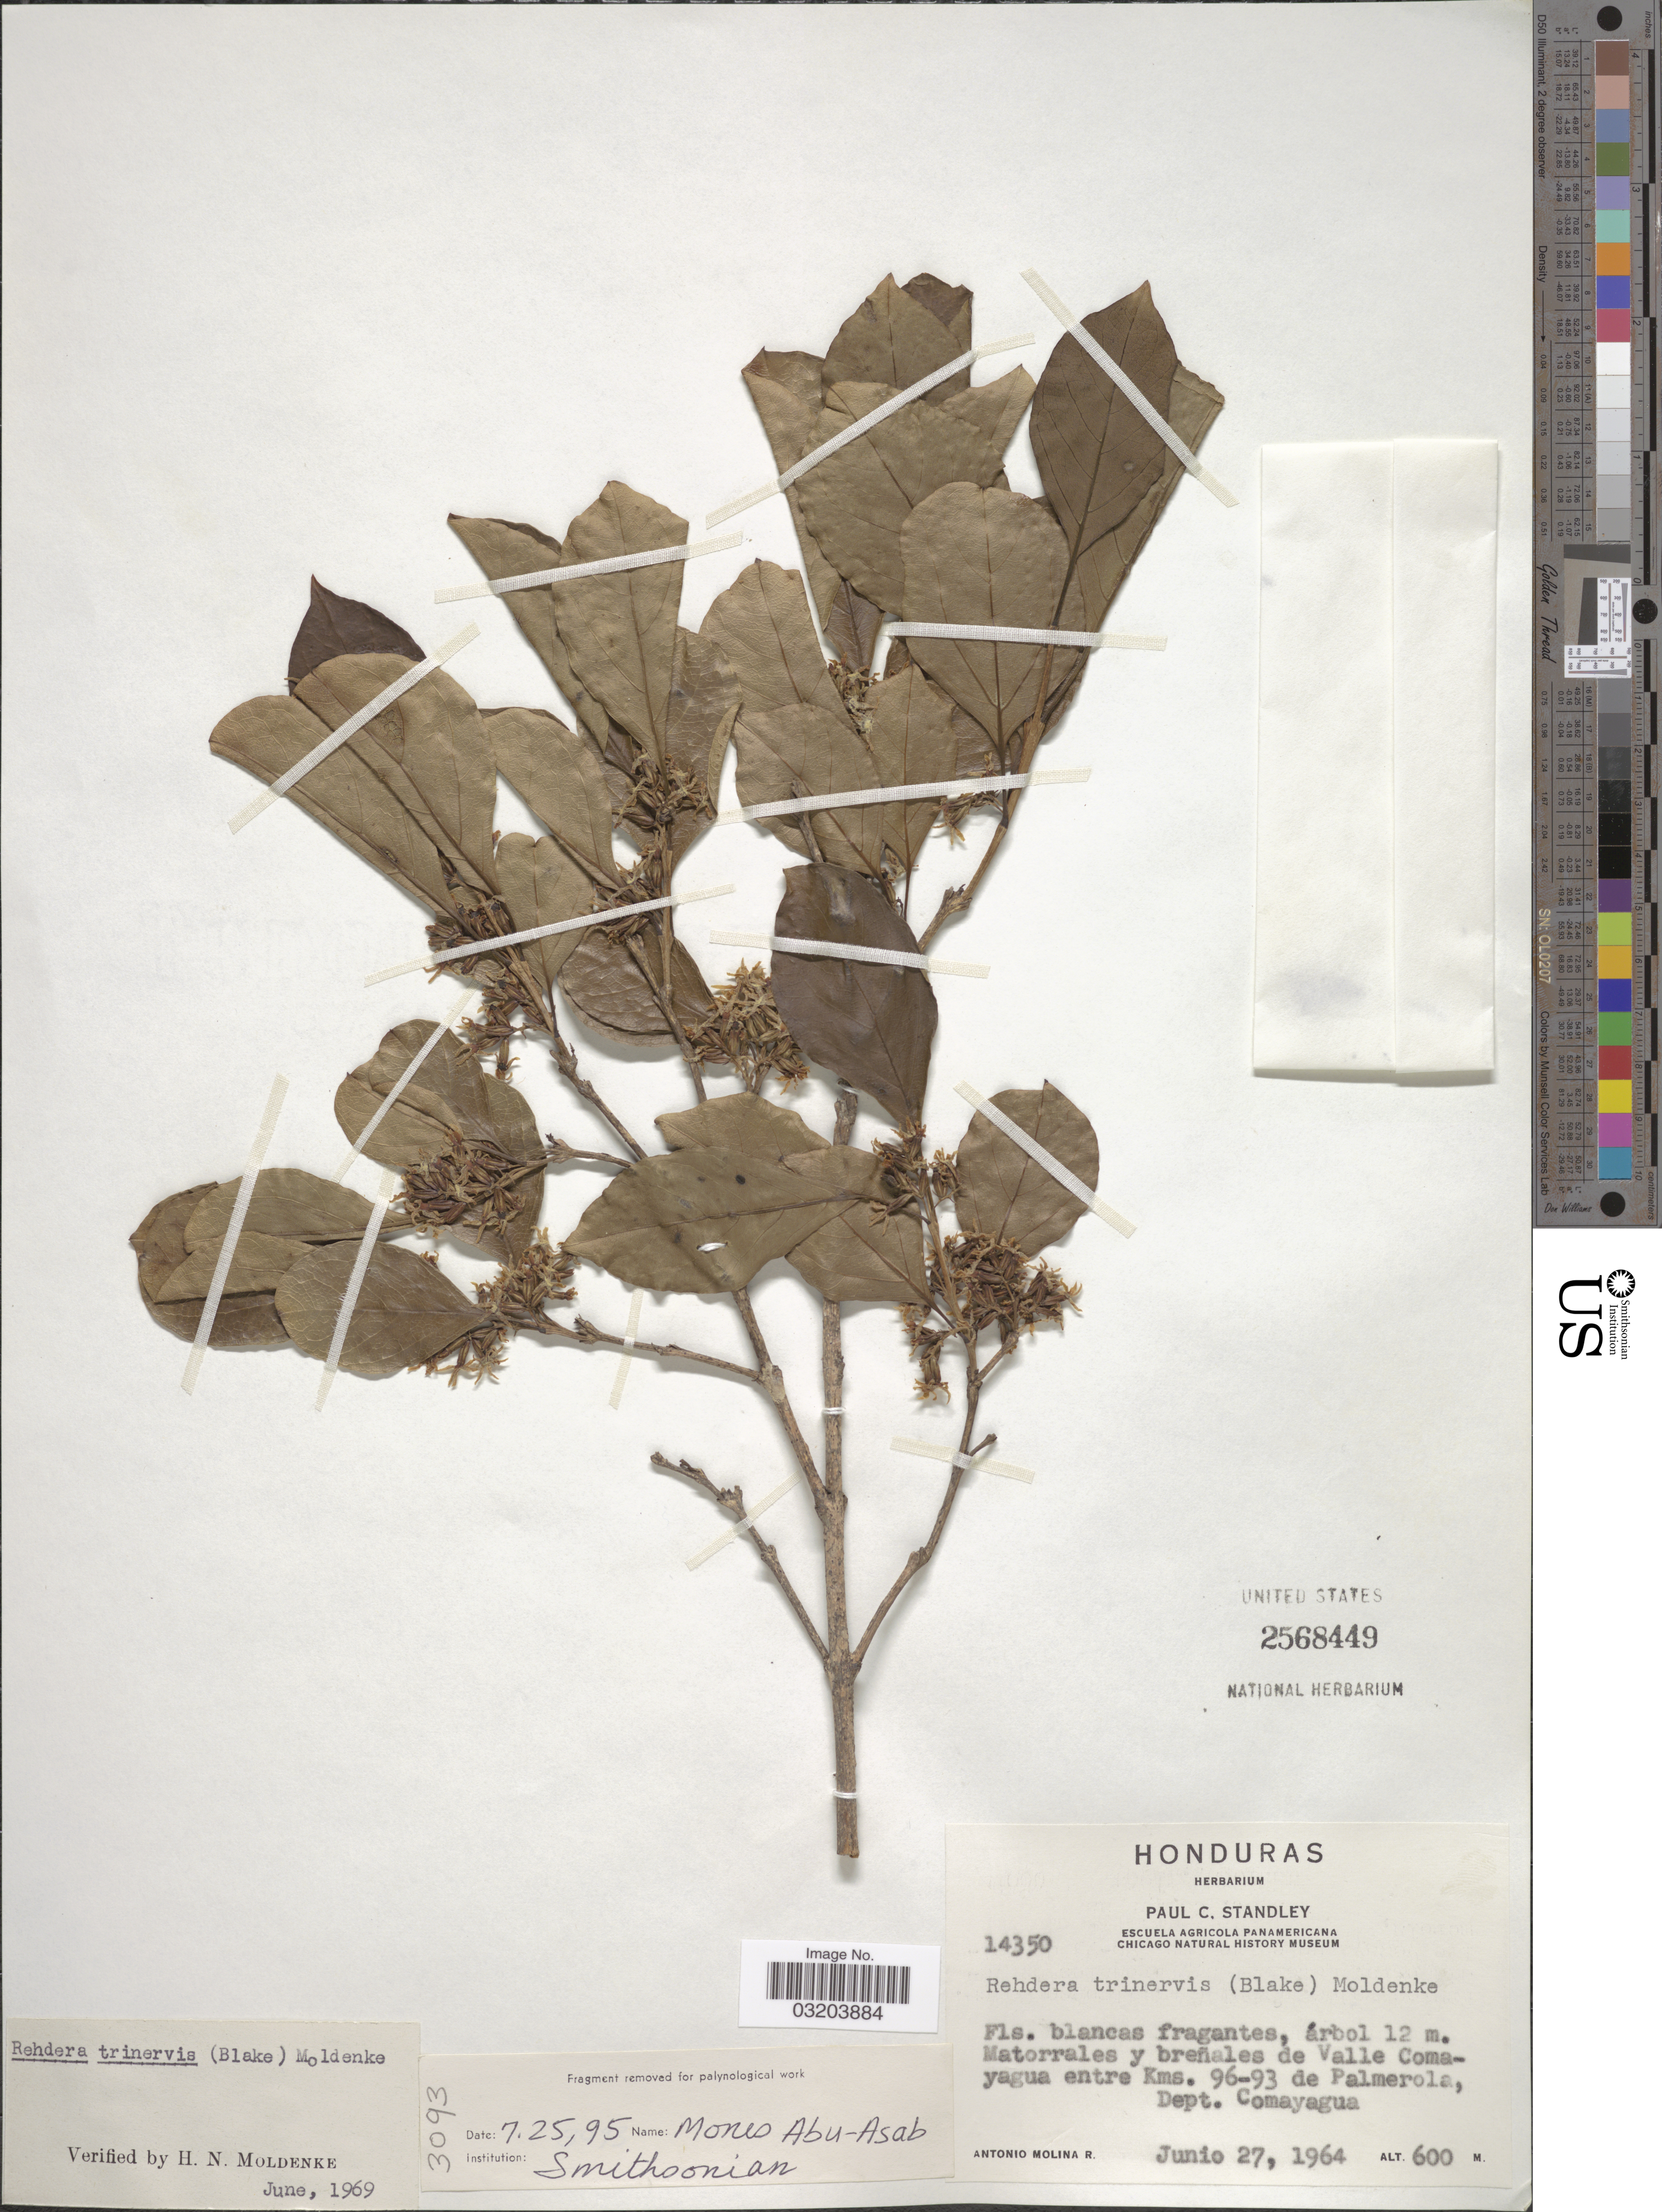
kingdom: Plantae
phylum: Tracheophyta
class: Magnoliopsida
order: Lamiales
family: Verbenaceae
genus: Rehdera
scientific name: Rehdera trinervis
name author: (S.F. Blake) Moldenke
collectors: A. Molina R.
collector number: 14350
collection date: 1964-06-27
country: Honduras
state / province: Comayagua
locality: Matorrales y breñales de Valle Comayagua entre Kms. 96-93 de Palmerola, Dept. Comayagua.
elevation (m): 600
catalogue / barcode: US 2568449